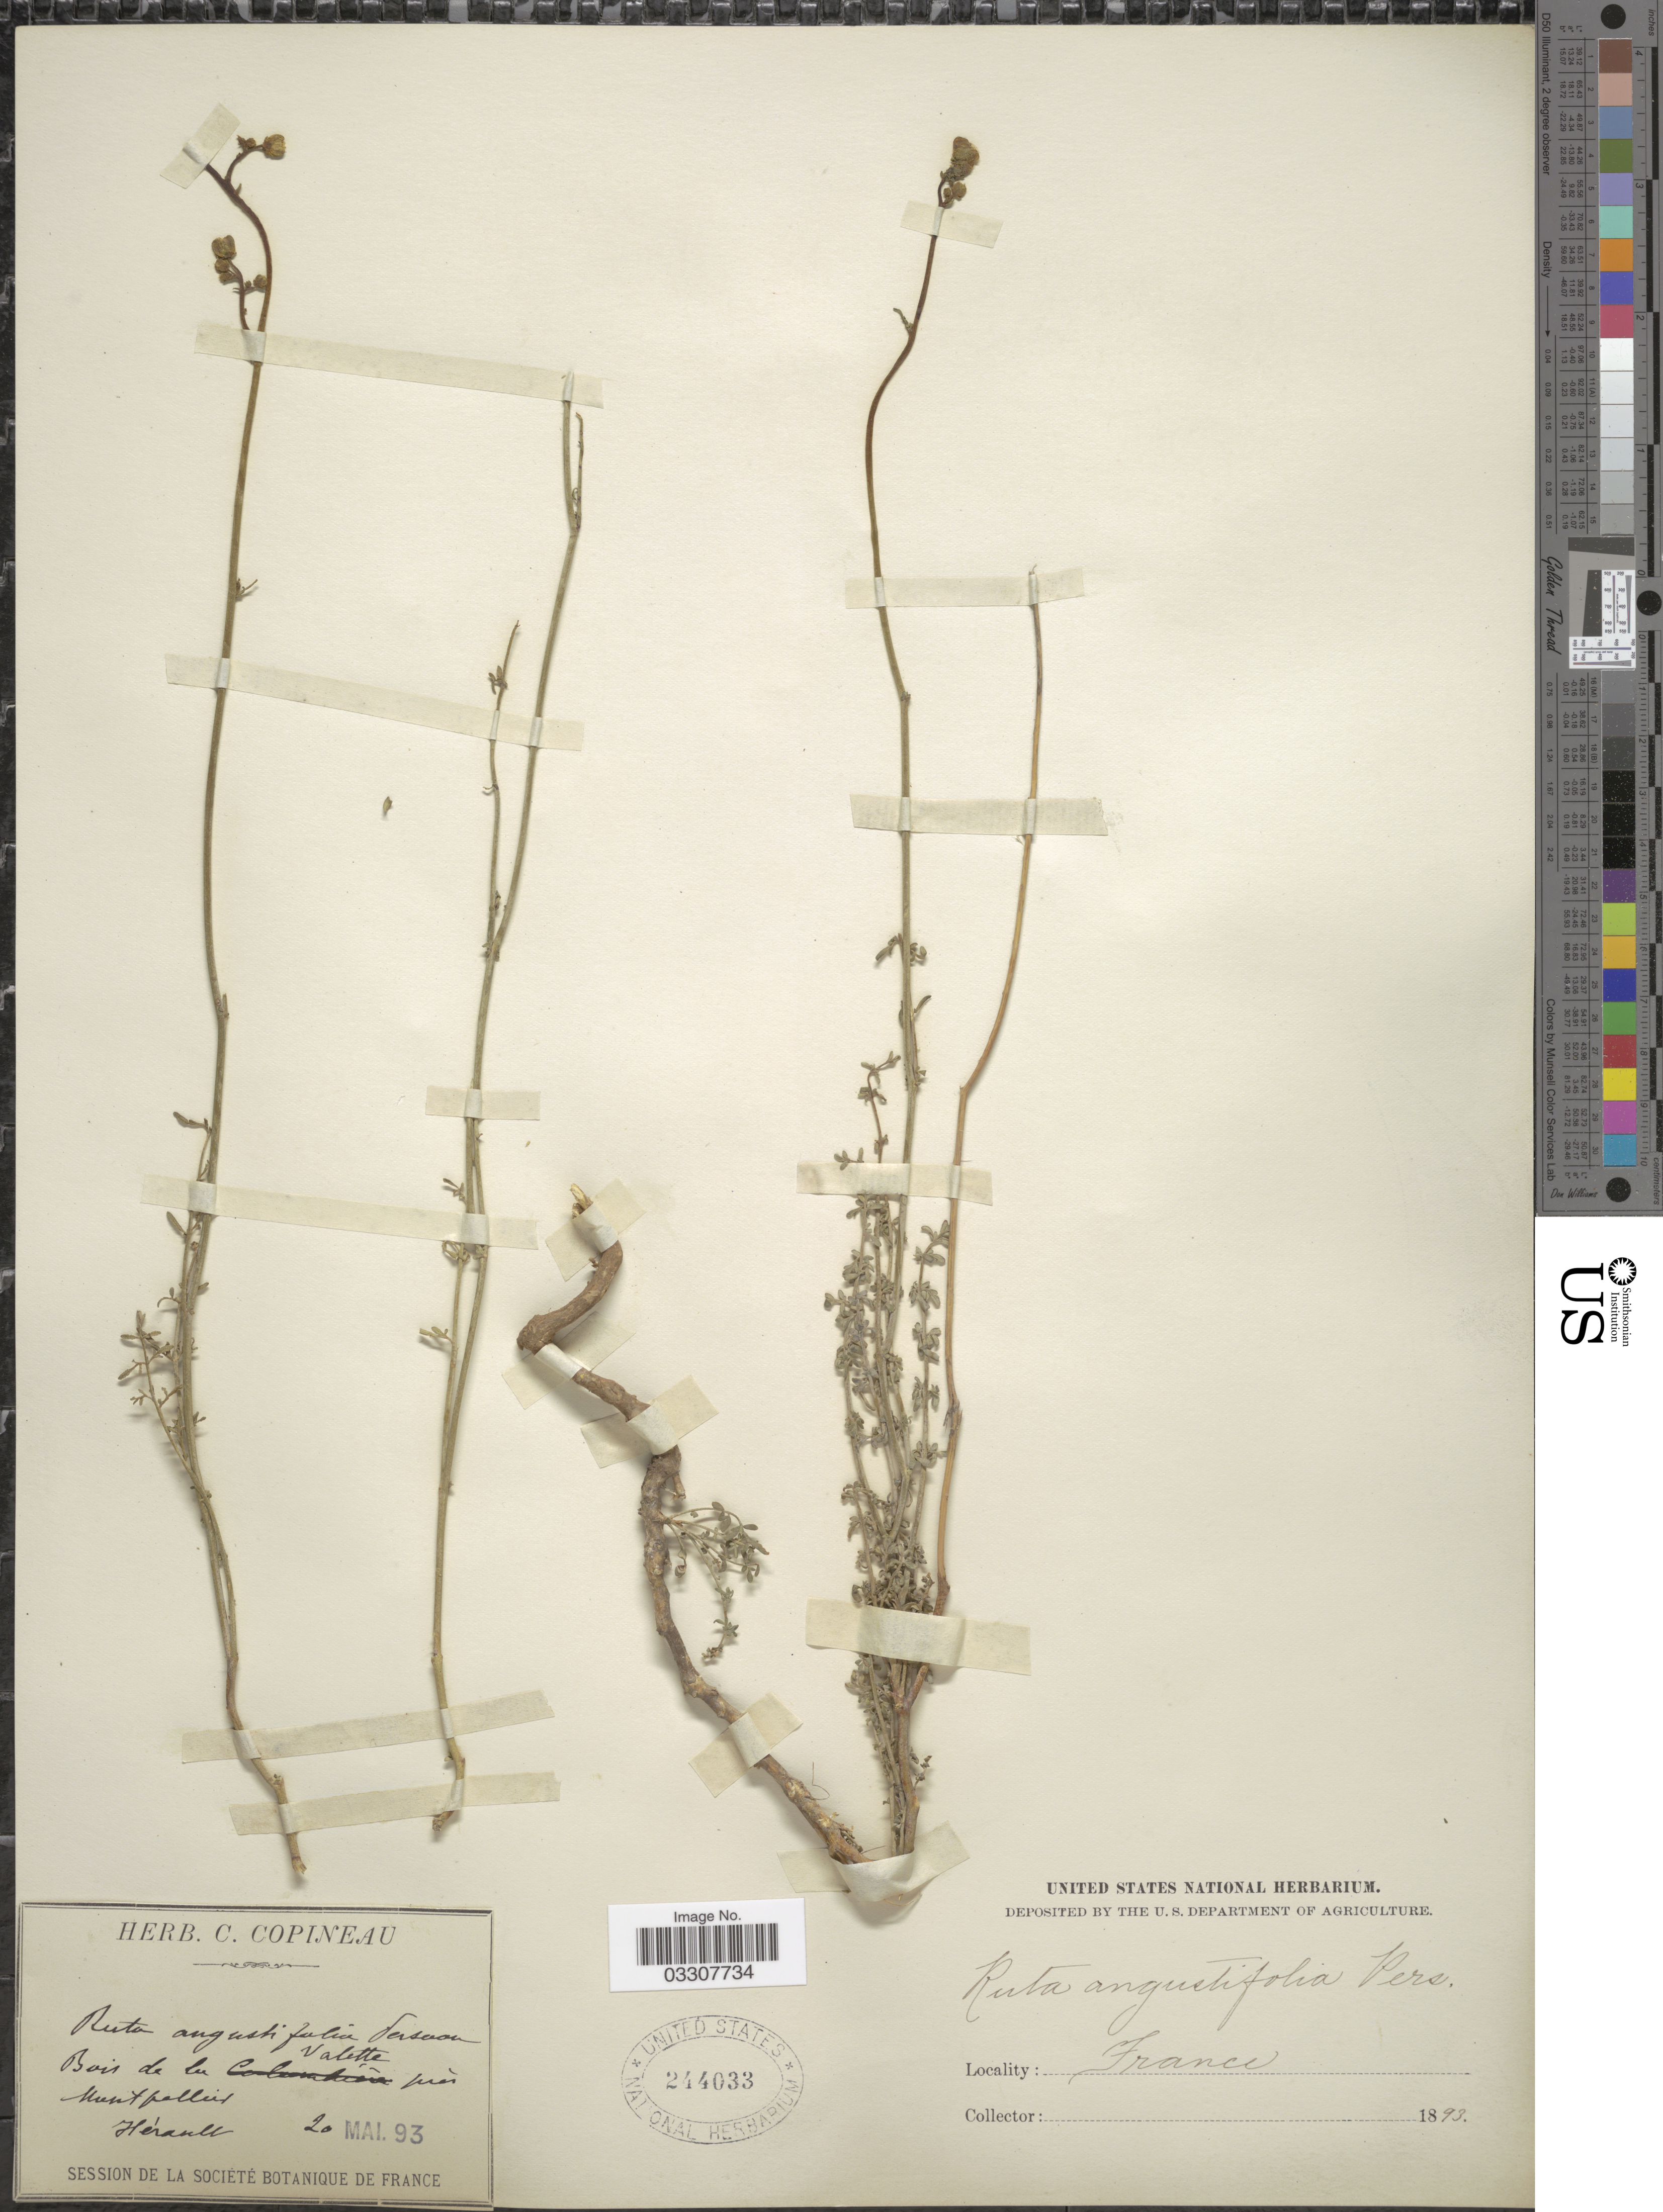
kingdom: Plantae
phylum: Tracheophyta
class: Magnoliopsida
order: Sapindales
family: Rutaceae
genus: Ruta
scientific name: Ruta angustifolia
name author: Pers.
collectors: ex herb. C. Copineau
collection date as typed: Transcribed d/m/y: 20/5/93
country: France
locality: Bois de la Valette près Montpellier, Hèrault.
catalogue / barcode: US 244033